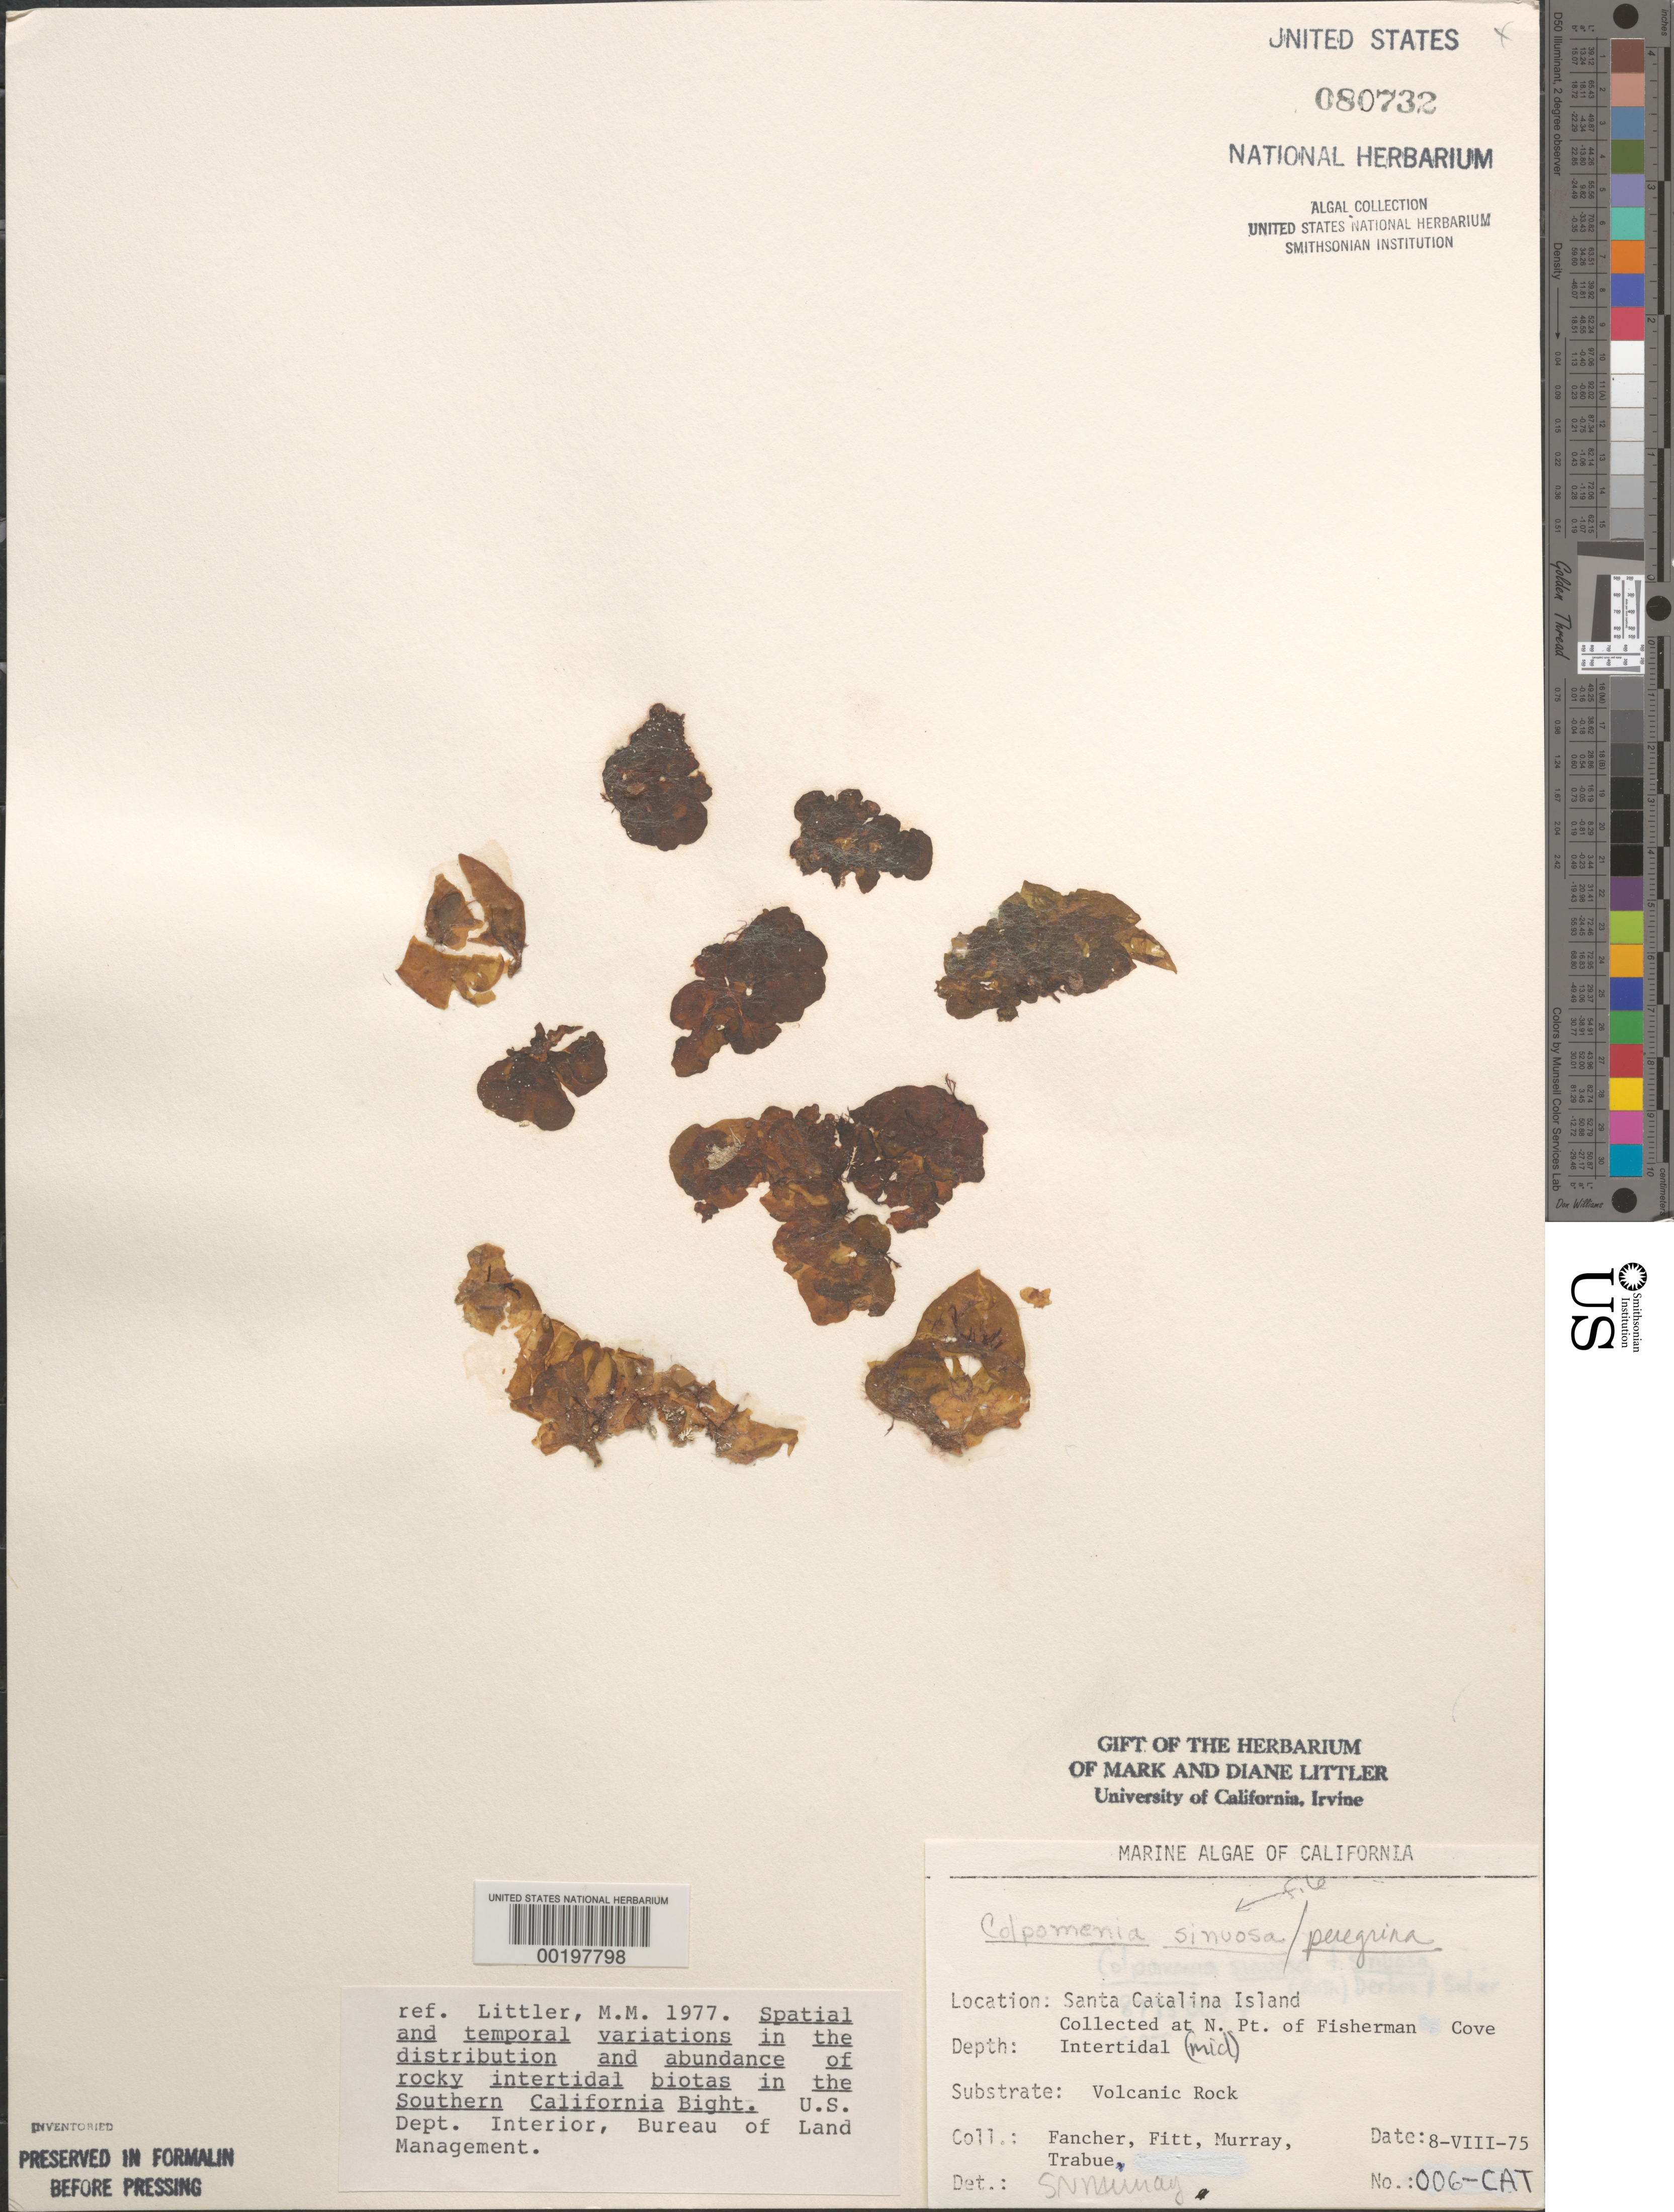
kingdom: Chromista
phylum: Ochrophyta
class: Phaeophyceae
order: Scytosiphonales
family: Scytosiphonaceae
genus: Colpomenia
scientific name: Colpomenia sinuosa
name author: (K. Mert. ex Roth) Derbes & Solier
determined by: Murray, S. N.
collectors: J. Fancher, W. Fitt, S. N. Murray & P. J. Trabue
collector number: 006-CAT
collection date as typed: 08 Aug 1975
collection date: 1975-08-08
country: United States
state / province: California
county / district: Los Angeles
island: Santa Catalina Island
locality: Fishermen Cove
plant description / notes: BLM-SOCALBIGHT Rocky Intertidal Survey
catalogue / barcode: US 80732